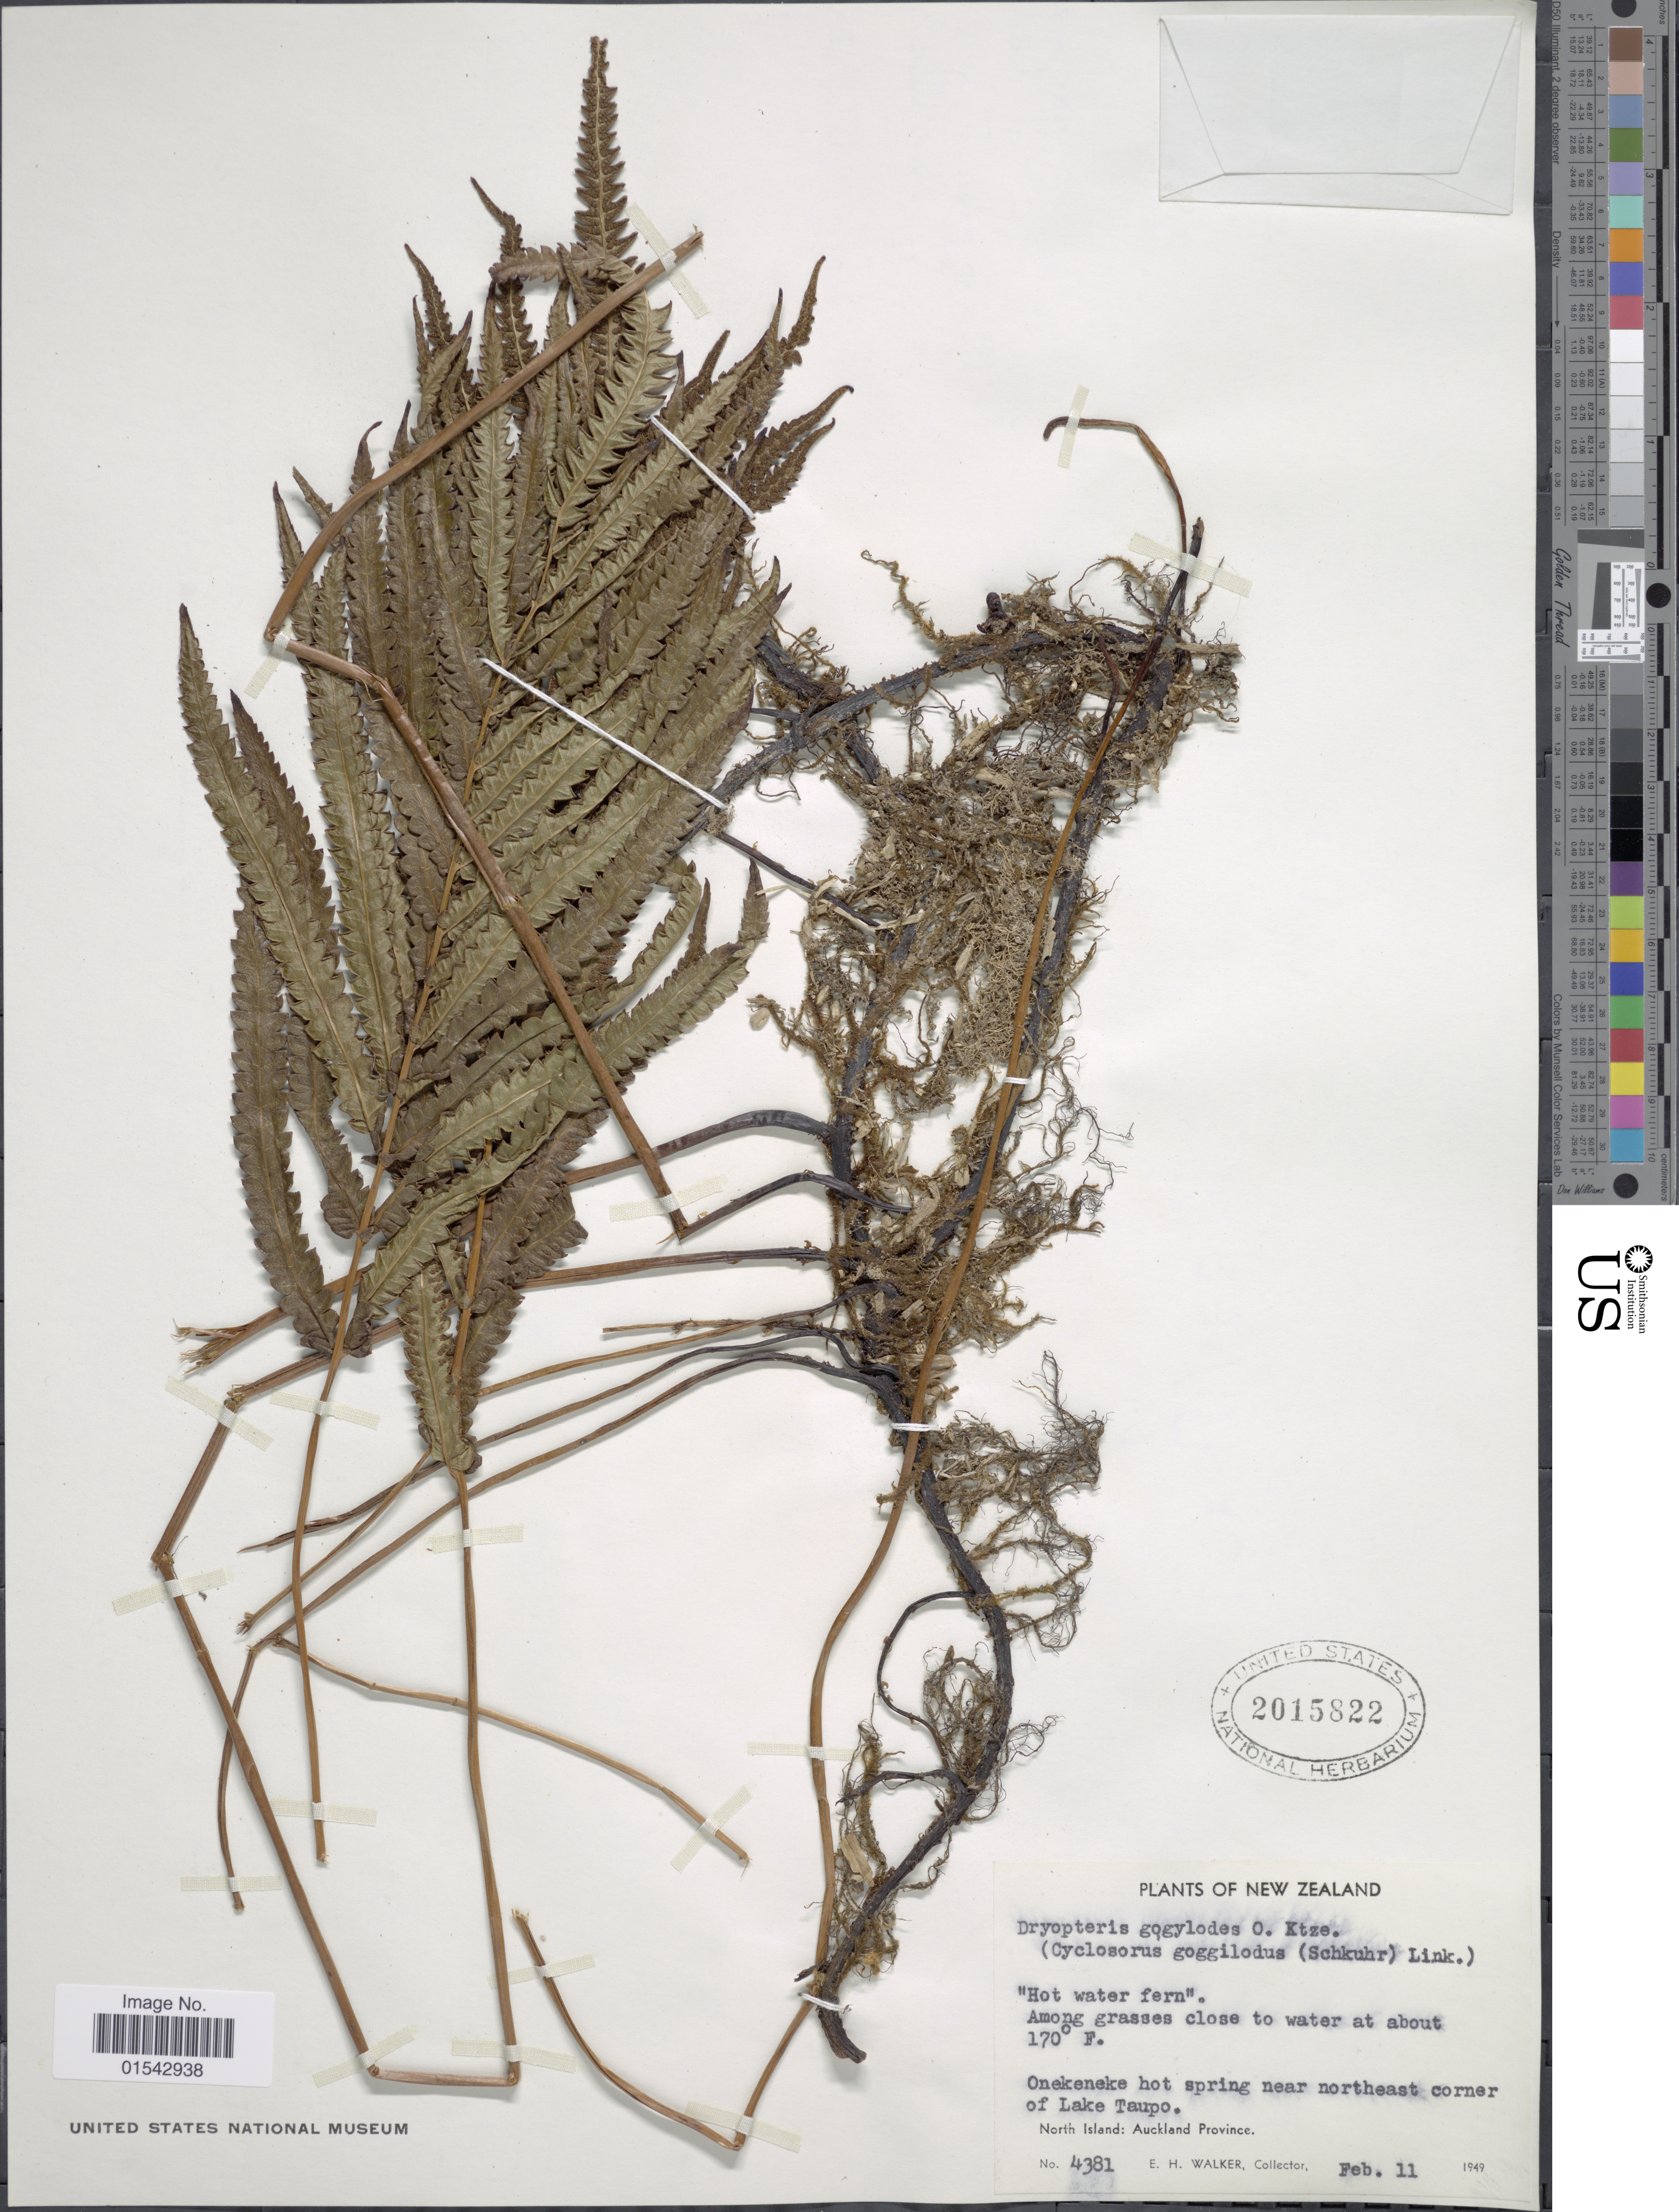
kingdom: Plantae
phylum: Tracheophyta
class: Polypodiopsida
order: Polypodiales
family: Thelypteridaceae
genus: Cyclosorus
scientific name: Cyclosorus interruptus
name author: (Willd.) H. Itô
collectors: E. H. Walker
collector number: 4381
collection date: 1949-02-11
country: New Zealand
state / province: Auckland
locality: New Zealand, Onekeneke hot spring near northeast cornor of Lake Taupo, North Island:Auckland Province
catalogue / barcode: US 2015822